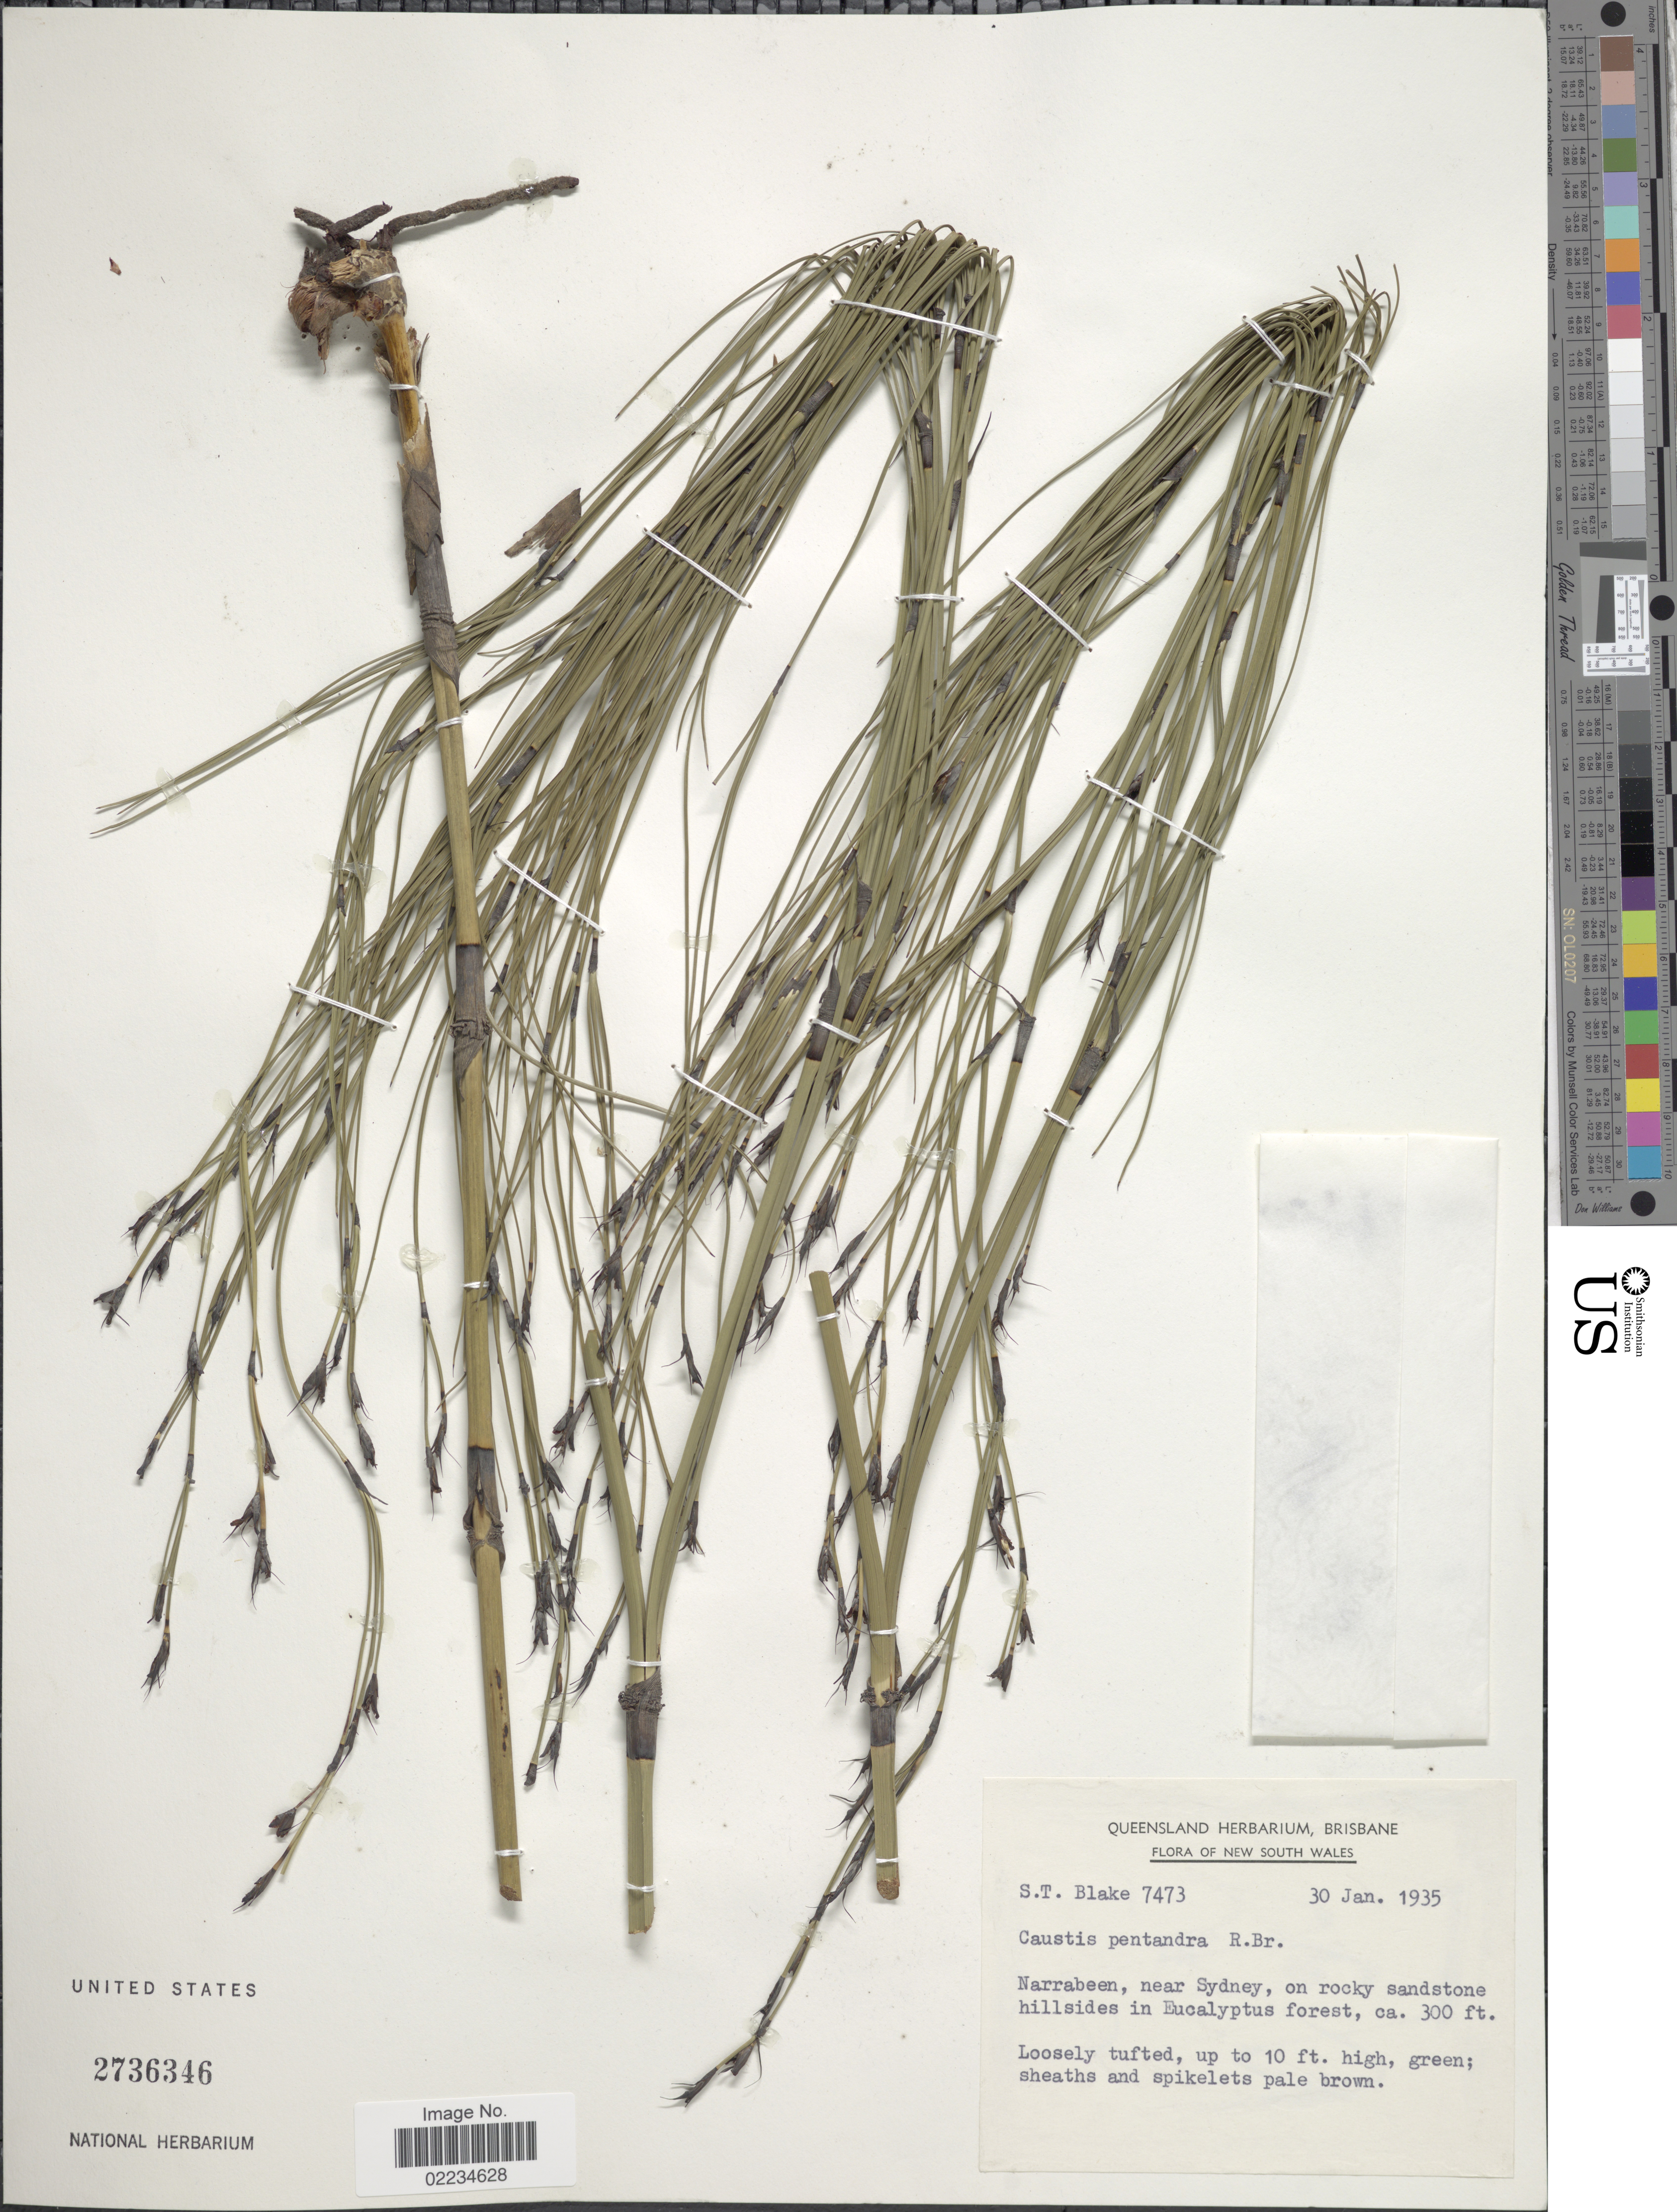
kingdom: Plantae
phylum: Tracheophyta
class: Liliopsida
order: Poales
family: Cyperaceae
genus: Caustis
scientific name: Caustis pentandra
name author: R. Br.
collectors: S. T. Blake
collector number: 7473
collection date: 1935-01-30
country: Australia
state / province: New South Wales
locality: Narrabeen, near Sydney, on rocky sandstone hillsides in Eucalyptus forest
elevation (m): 91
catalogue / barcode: US 2736346